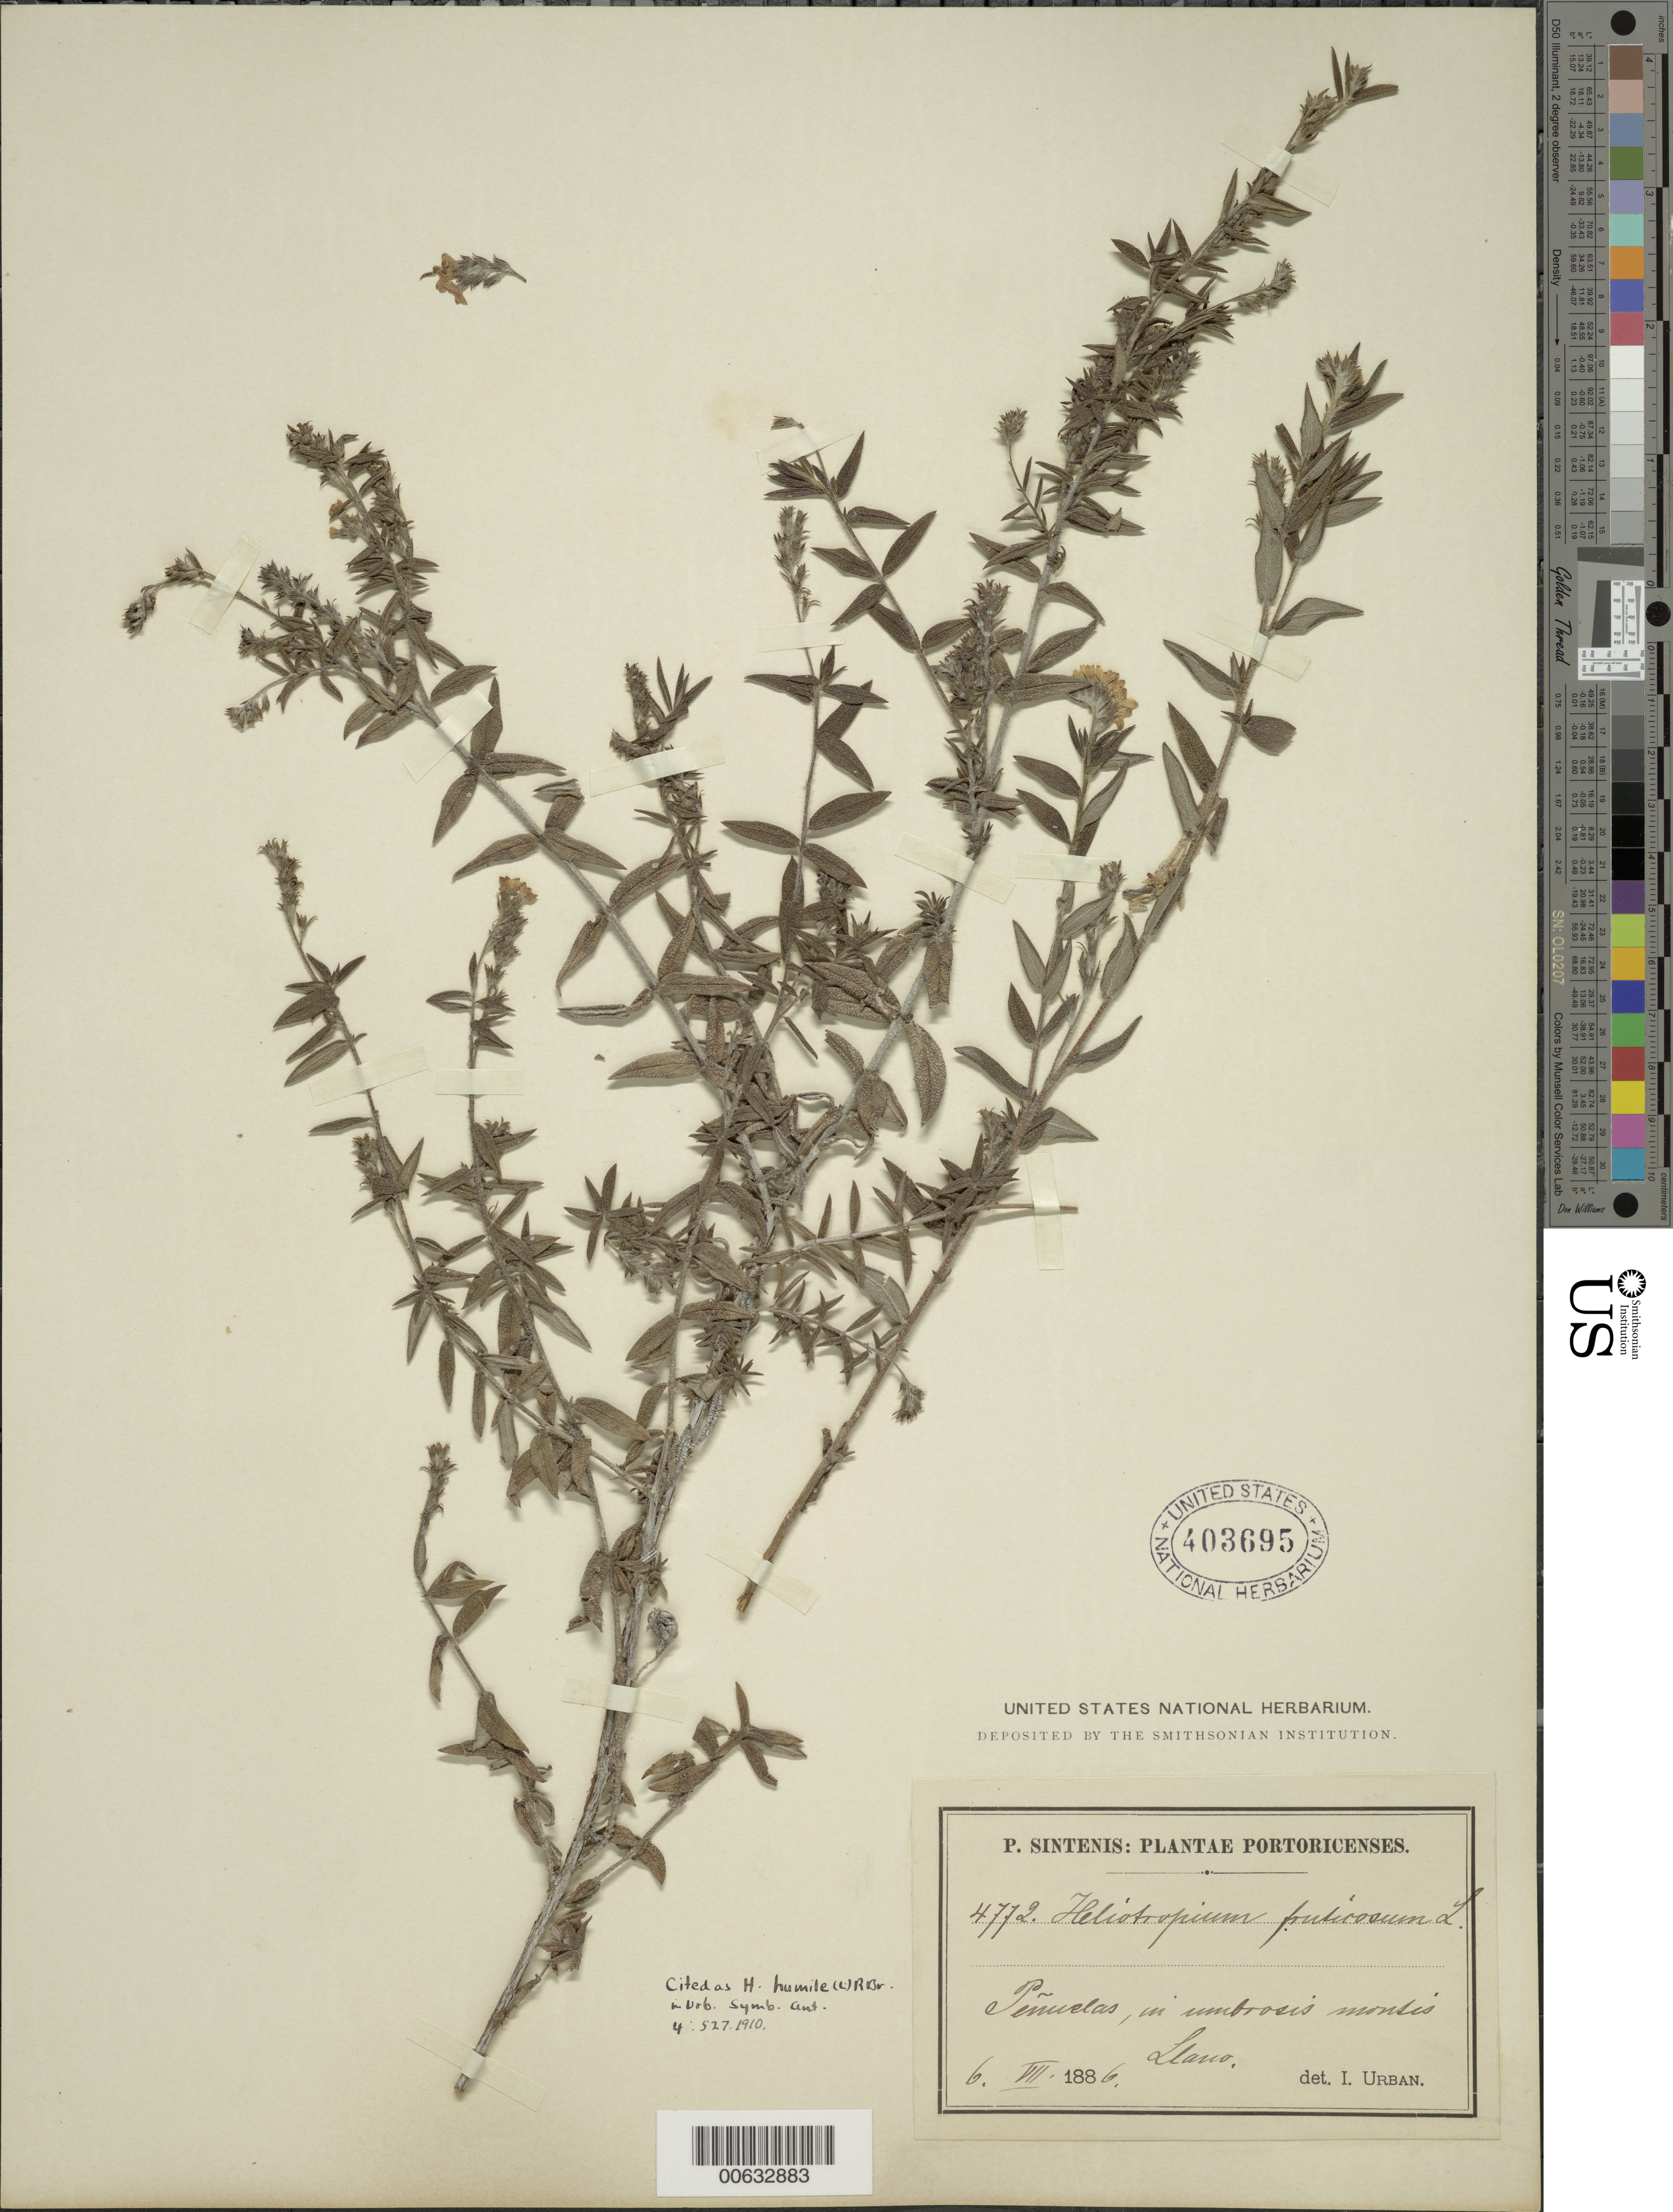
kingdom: Plantae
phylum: Tracheophyta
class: Magnoliopsida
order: Boraginales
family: Heliotropiaceae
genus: Heliotropium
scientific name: Heliotropium humile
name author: (L.) R. Br.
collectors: P. Sintenis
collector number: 4772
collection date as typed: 06 Jul 1886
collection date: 1886-07-06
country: Puerto Rico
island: Greater Antilles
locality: Peñuelas, in umbrosis montis Llano.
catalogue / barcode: US 403695